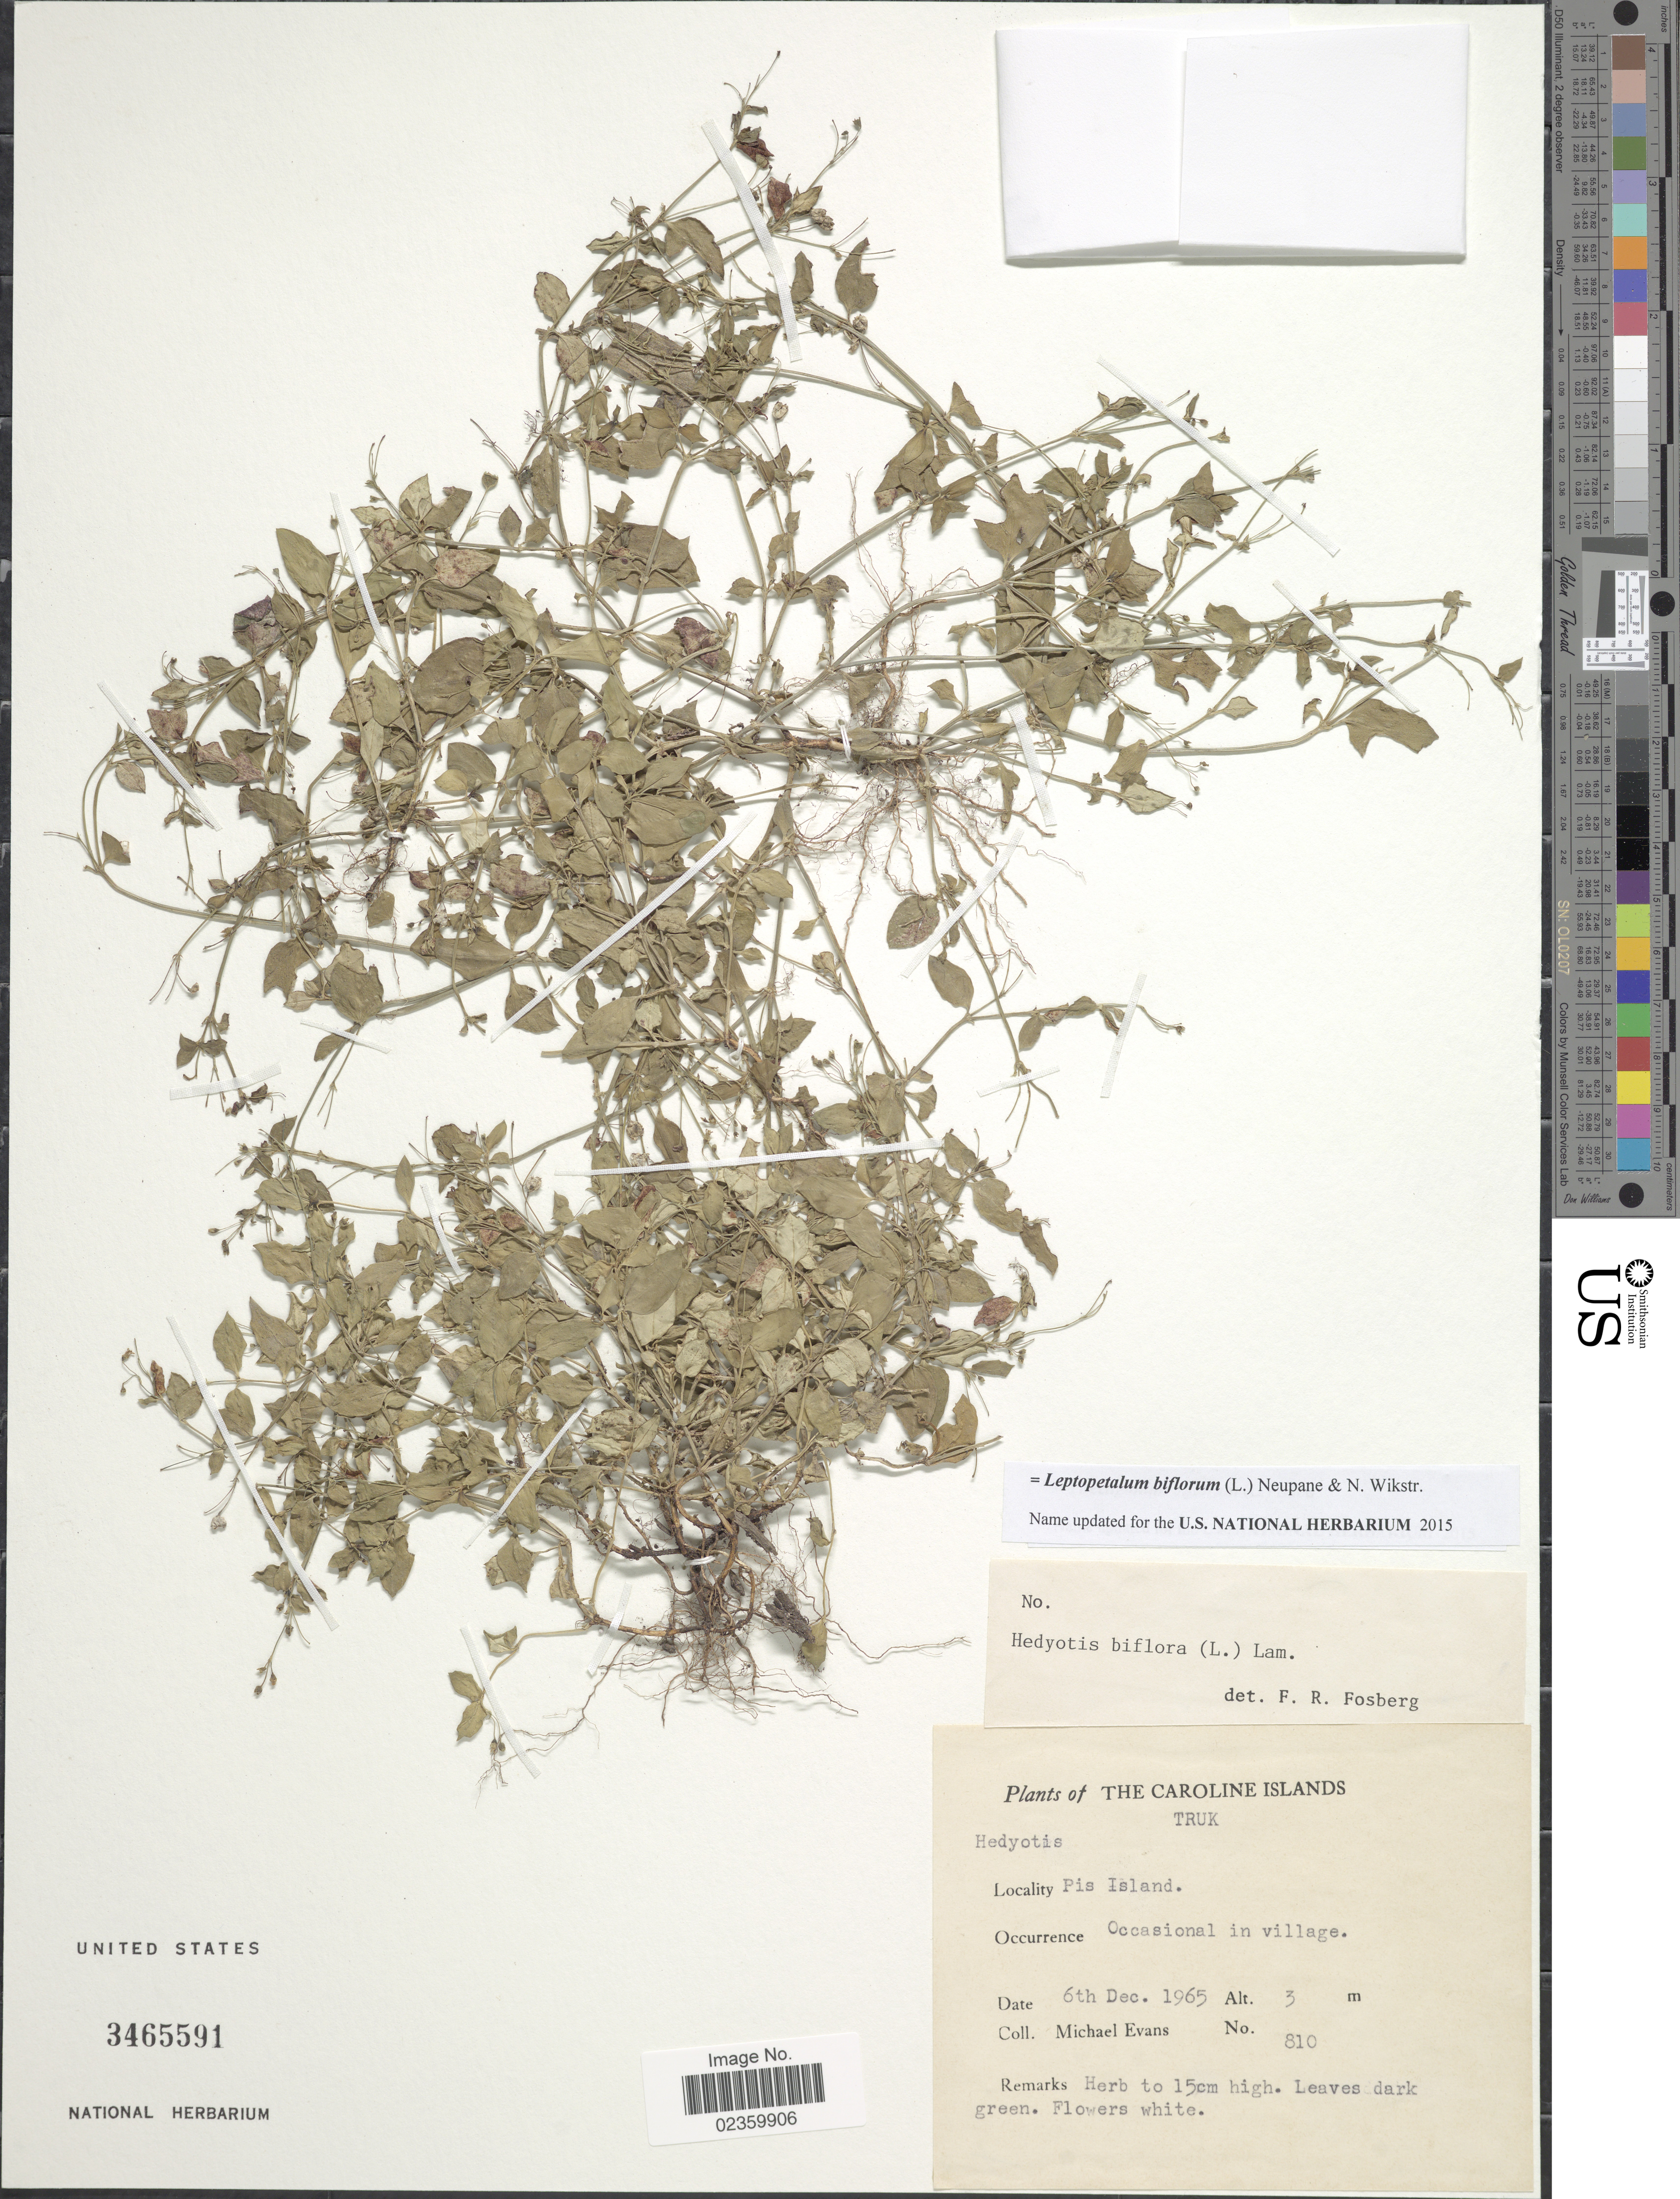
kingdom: Plantae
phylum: Tracheophyta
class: Magnoliopsida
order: Gentianales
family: Rubiaceae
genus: Leptopetalum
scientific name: Leptopetalum biflorum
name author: (L.) Neupane & N. Wikstr.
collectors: M. Evans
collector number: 810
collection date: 1965-12-06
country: Micronesia, Federated States of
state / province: Truk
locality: The Caroline Islands. Pis Island. In village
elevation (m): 3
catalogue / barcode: US 3465591